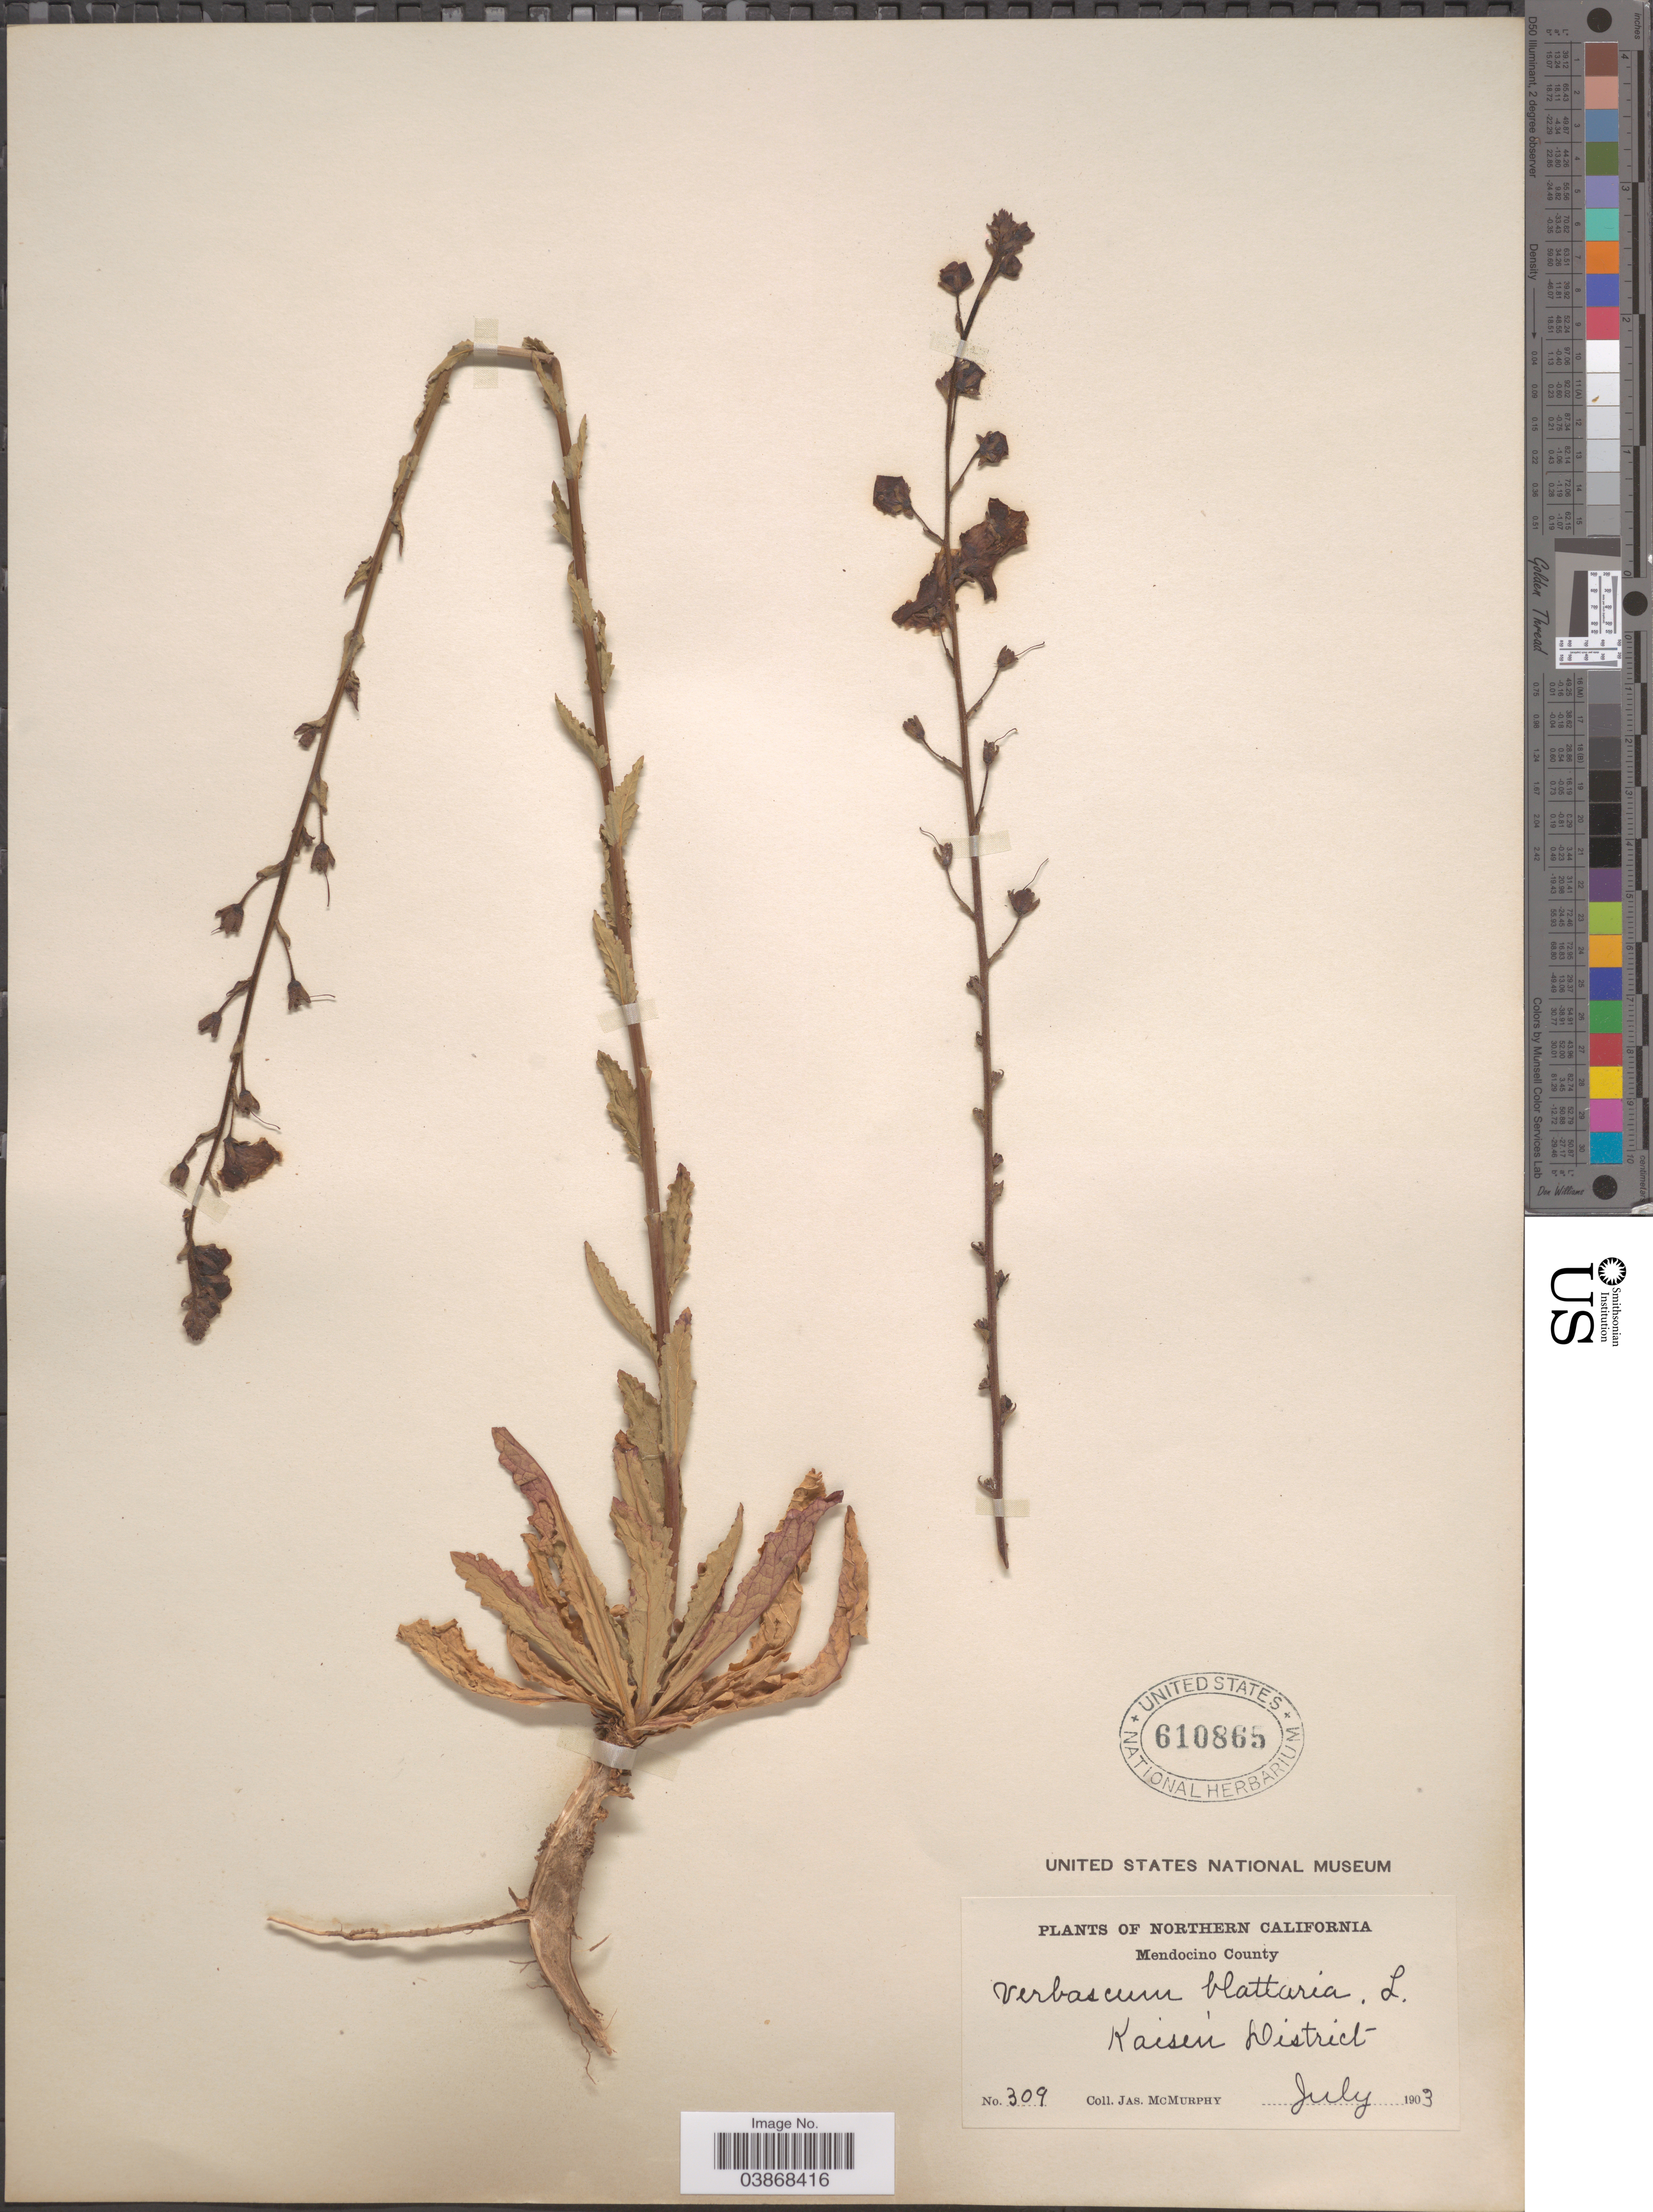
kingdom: Plantae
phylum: Tracheophyta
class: Magnoliopsida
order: Lamiales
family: Scrophulariaceae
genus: Verbascum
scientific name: Verbascum blattaria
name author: L.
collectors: J. McMurphy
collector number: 309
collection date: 1903-07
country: United States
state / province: California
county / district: Mendocino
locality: Northern California. Mendocino County. Kaisen District.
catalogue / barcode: US 610865